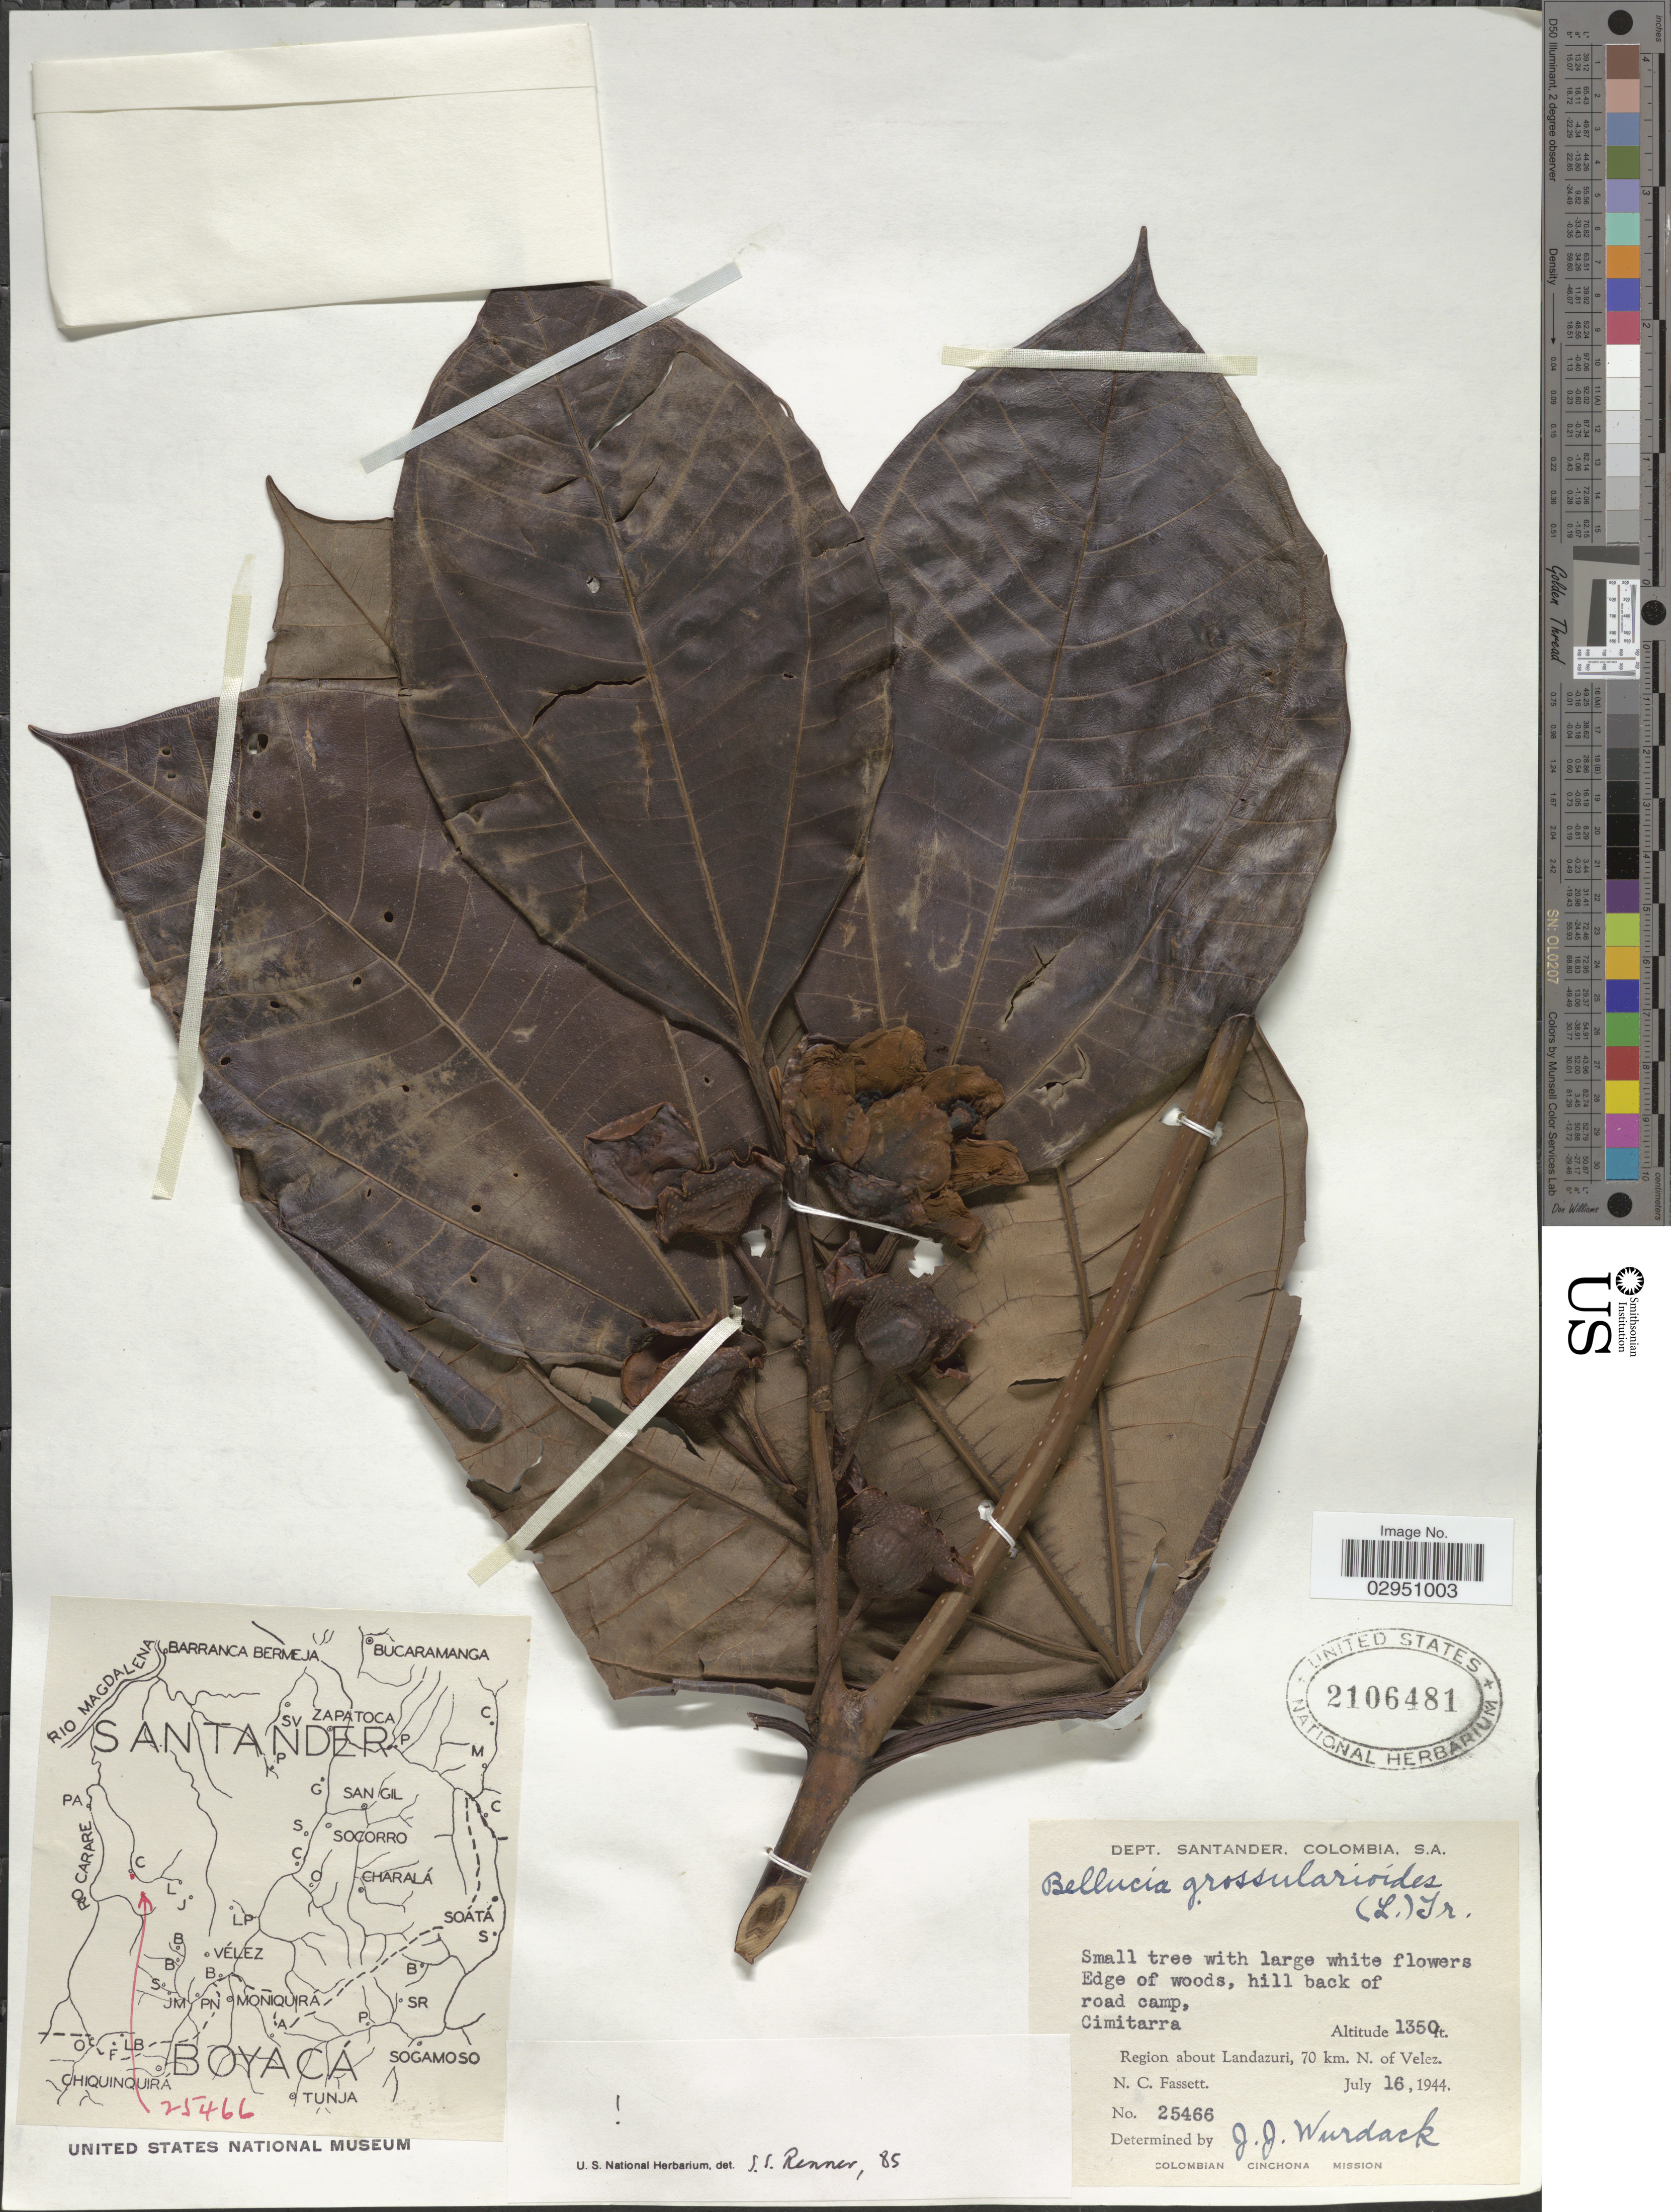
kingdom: Plantae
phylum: Tracheophyta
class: Magnoliopsida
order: Myrtales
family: Melastomataceae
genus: Bellucia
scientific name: Bellucia grossularioides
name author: (L.) Triana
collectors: N. C. Fassett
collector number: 25466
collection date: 1944-07-16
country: Colombia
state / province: Santander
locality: Dept. Santander. Hill back of road camp, Cimitarra. Region about Landazuri, 70 km. N. of Velez.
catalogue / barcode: US 2106481